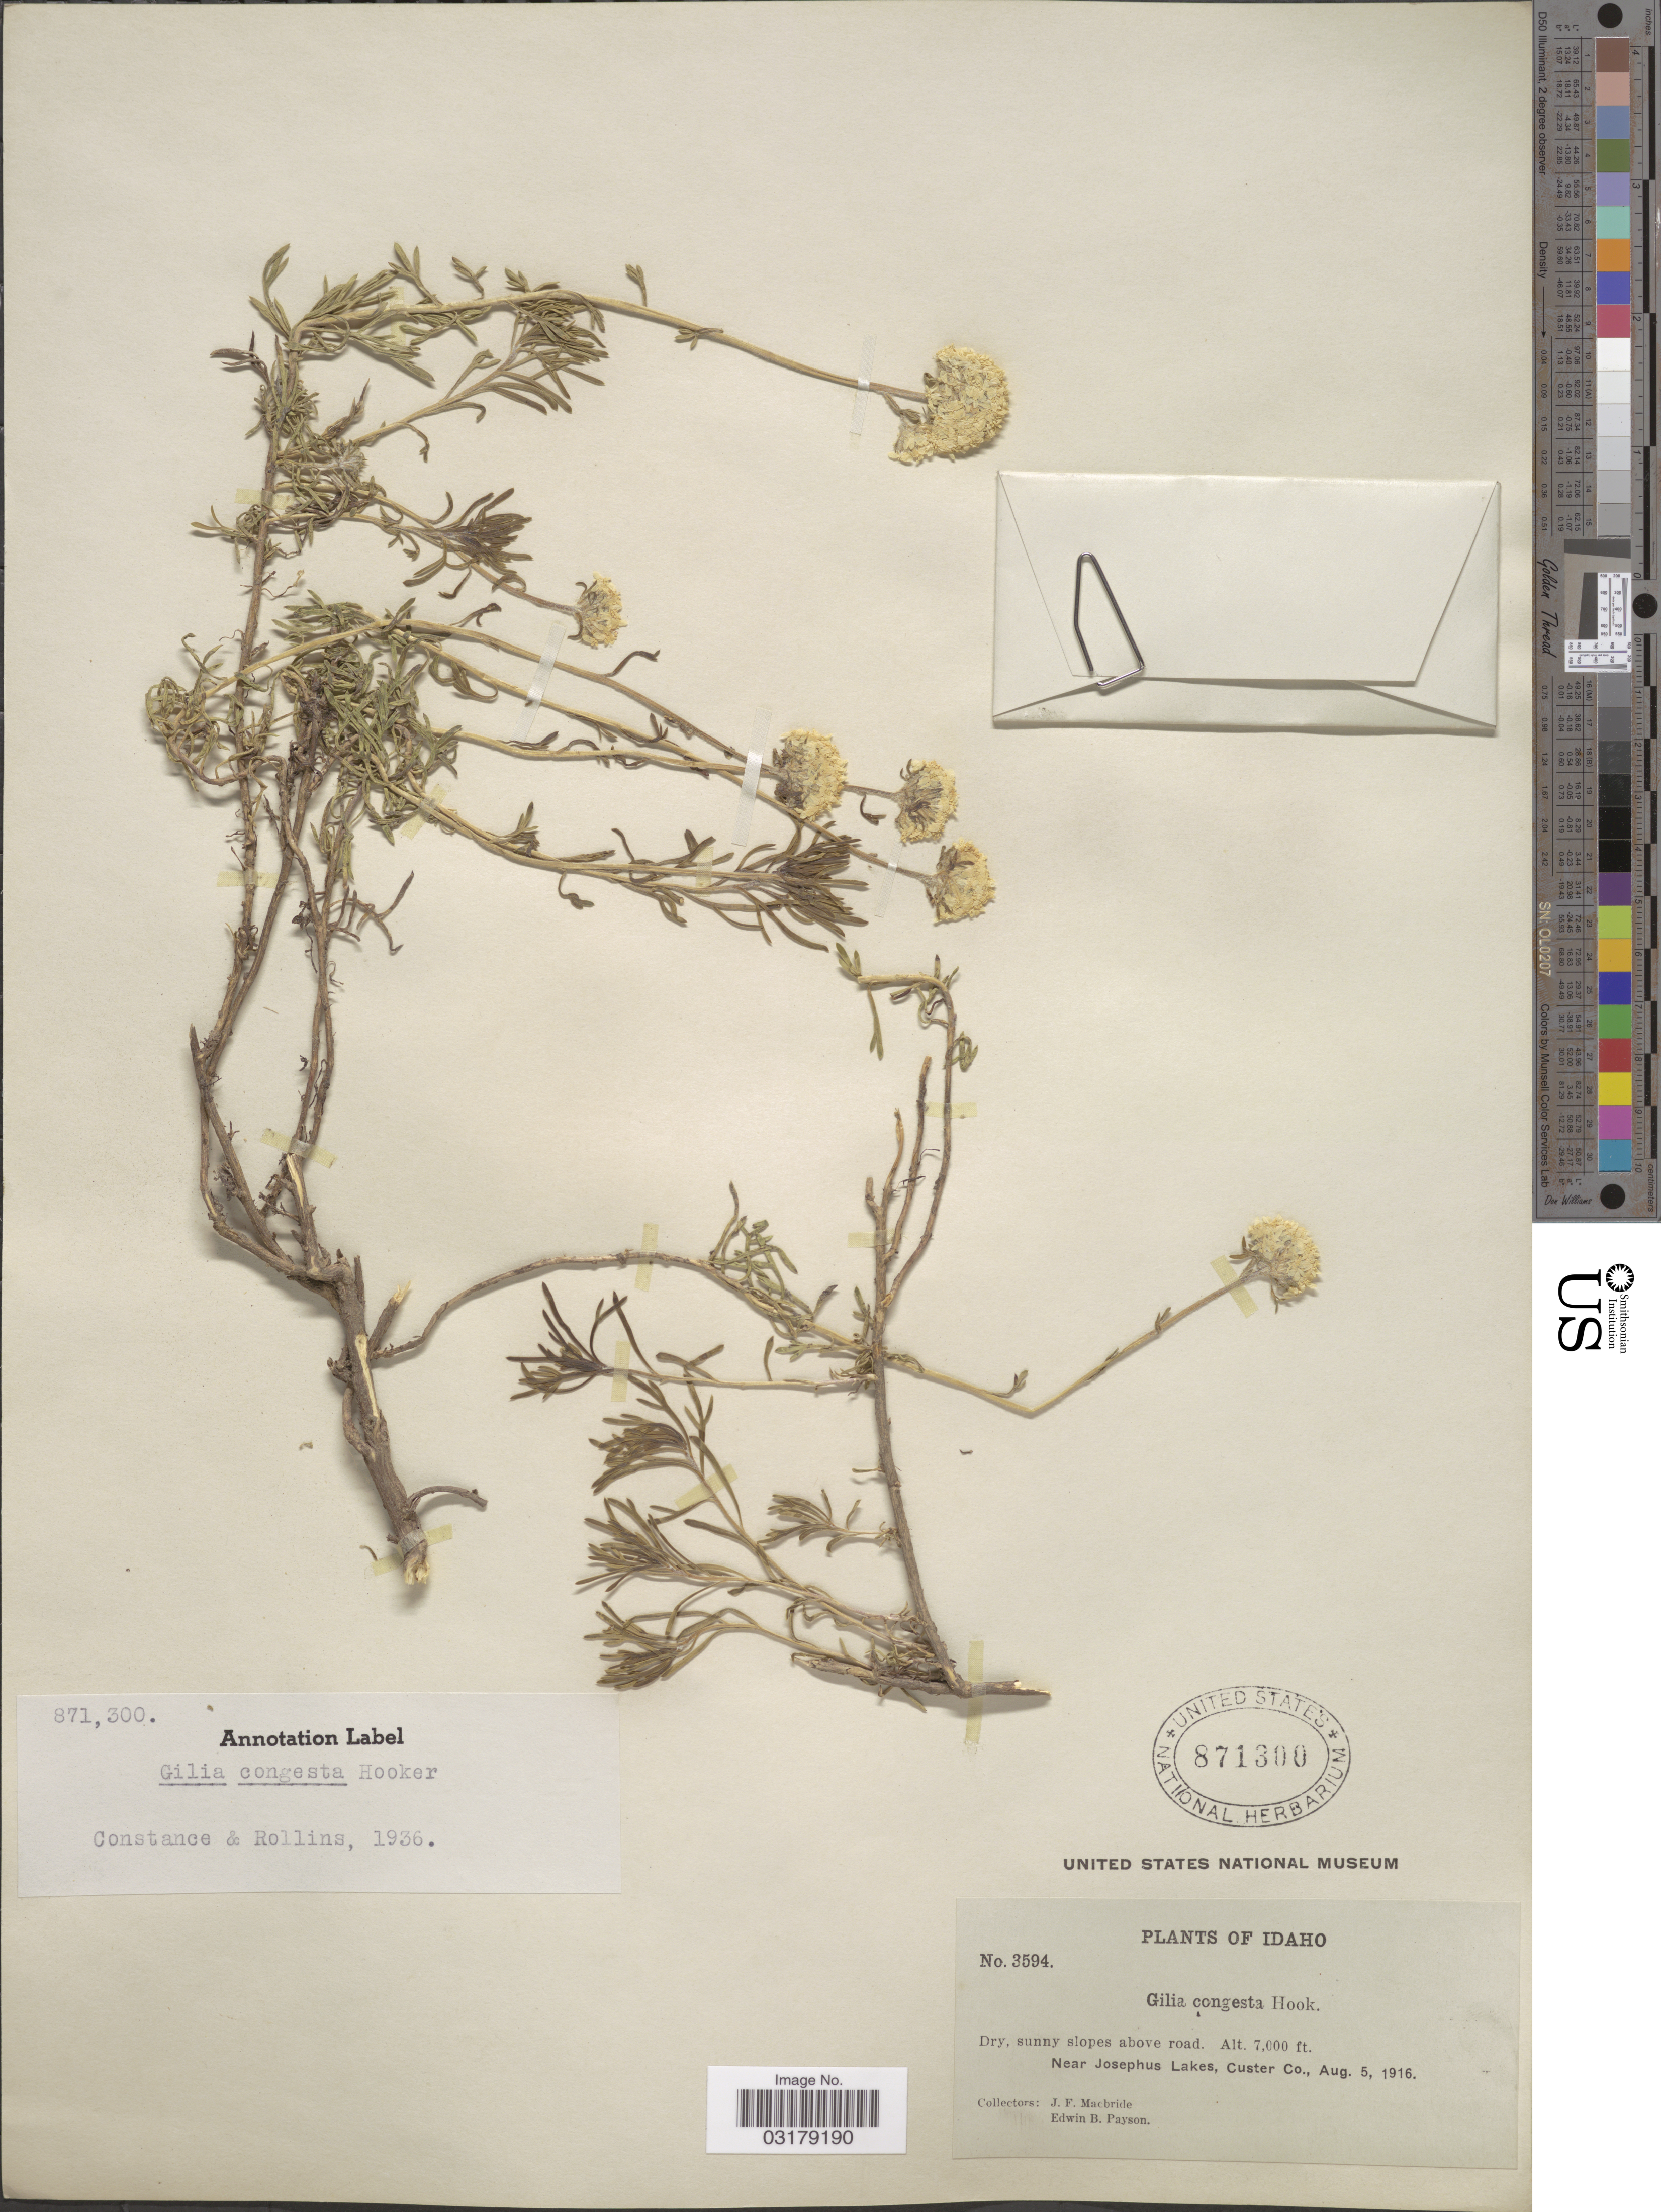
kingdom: Plantae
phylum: Tracheophyta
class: Magnoliopsida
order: Ericales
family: Polemoniaceae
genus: Ipomopsis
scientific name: Ipomopsis congesta subsp. viridis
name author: (Cronquist) A. Day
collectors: J. F. Macbride & E. B. Payson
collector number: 3594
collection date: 1916-08-05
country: United States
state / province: Idaho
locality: Near Josephus Lakes, Custer Co.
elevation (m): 2134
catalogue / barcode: US 871300